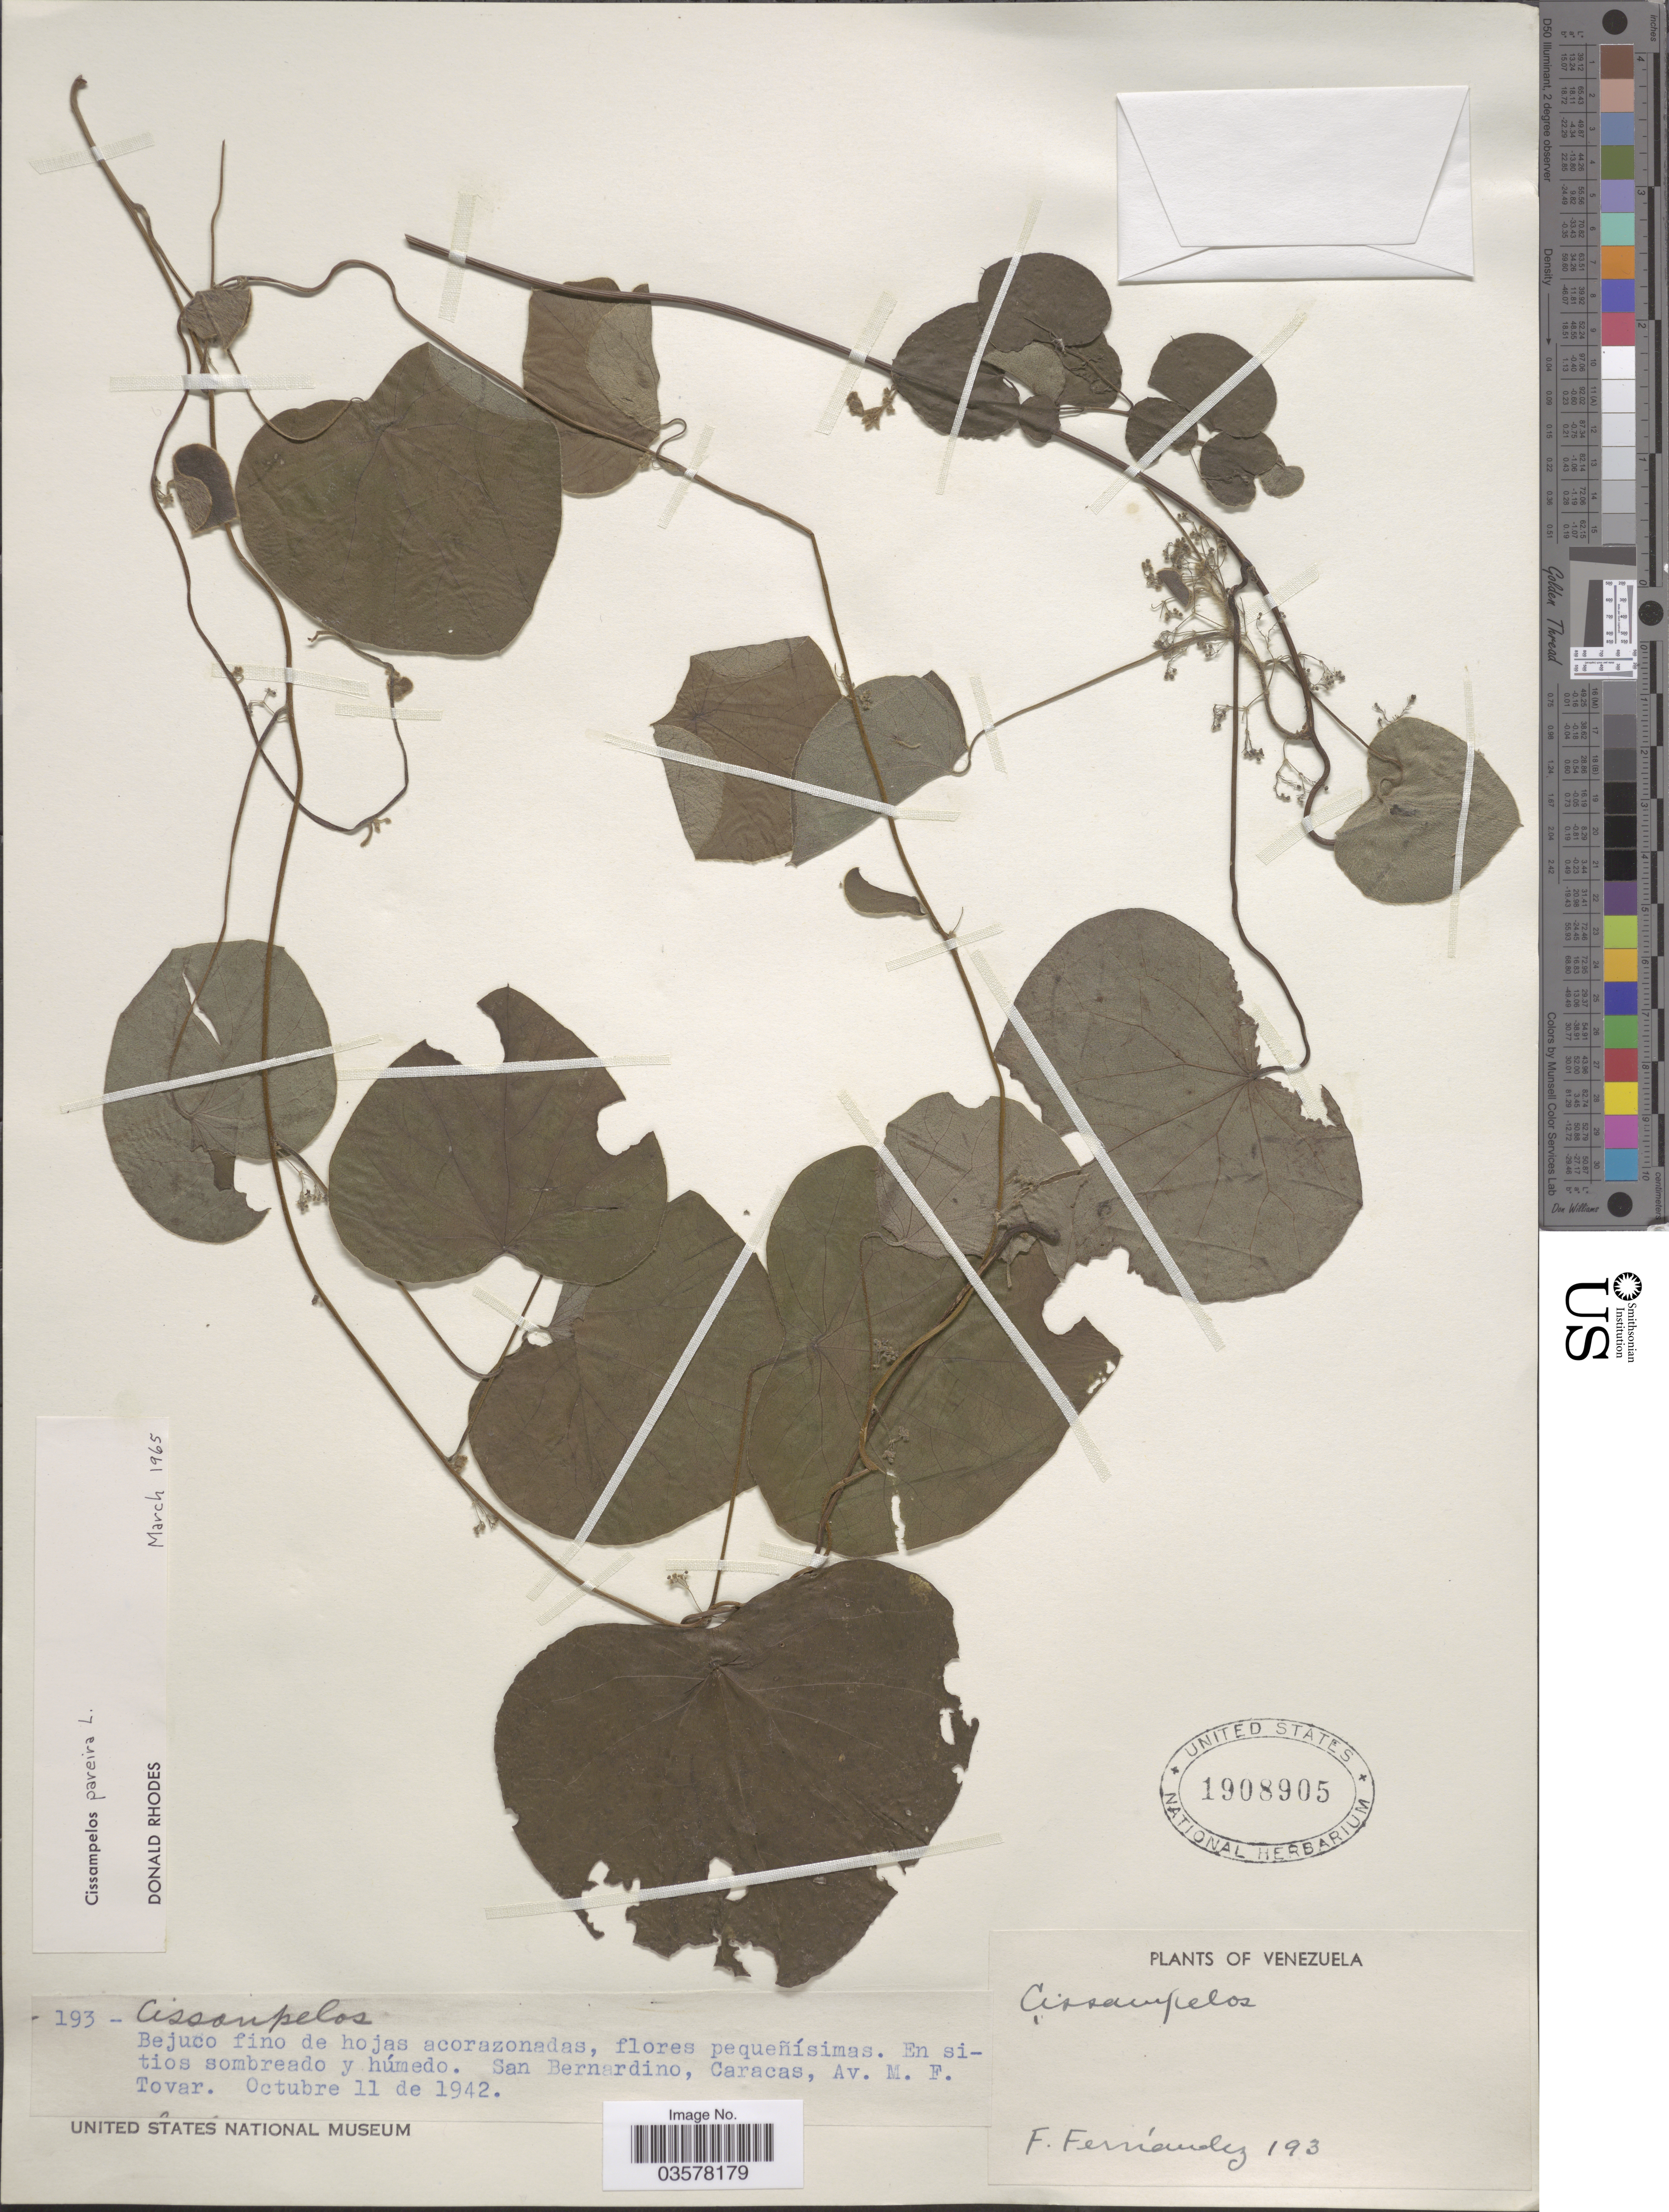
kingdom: Plantae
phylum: Tracheophyta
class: Magnoliopsida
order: Ranunculales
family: Menispermaceae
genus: Cissampelos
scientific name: Cissampelos pareira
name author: L.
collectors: F. Fernández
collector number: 193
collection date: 1942-10-11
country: Venezuela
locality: San Bernardino, Caracas, Av. M. F. Tovar.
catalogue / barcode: US 1908905